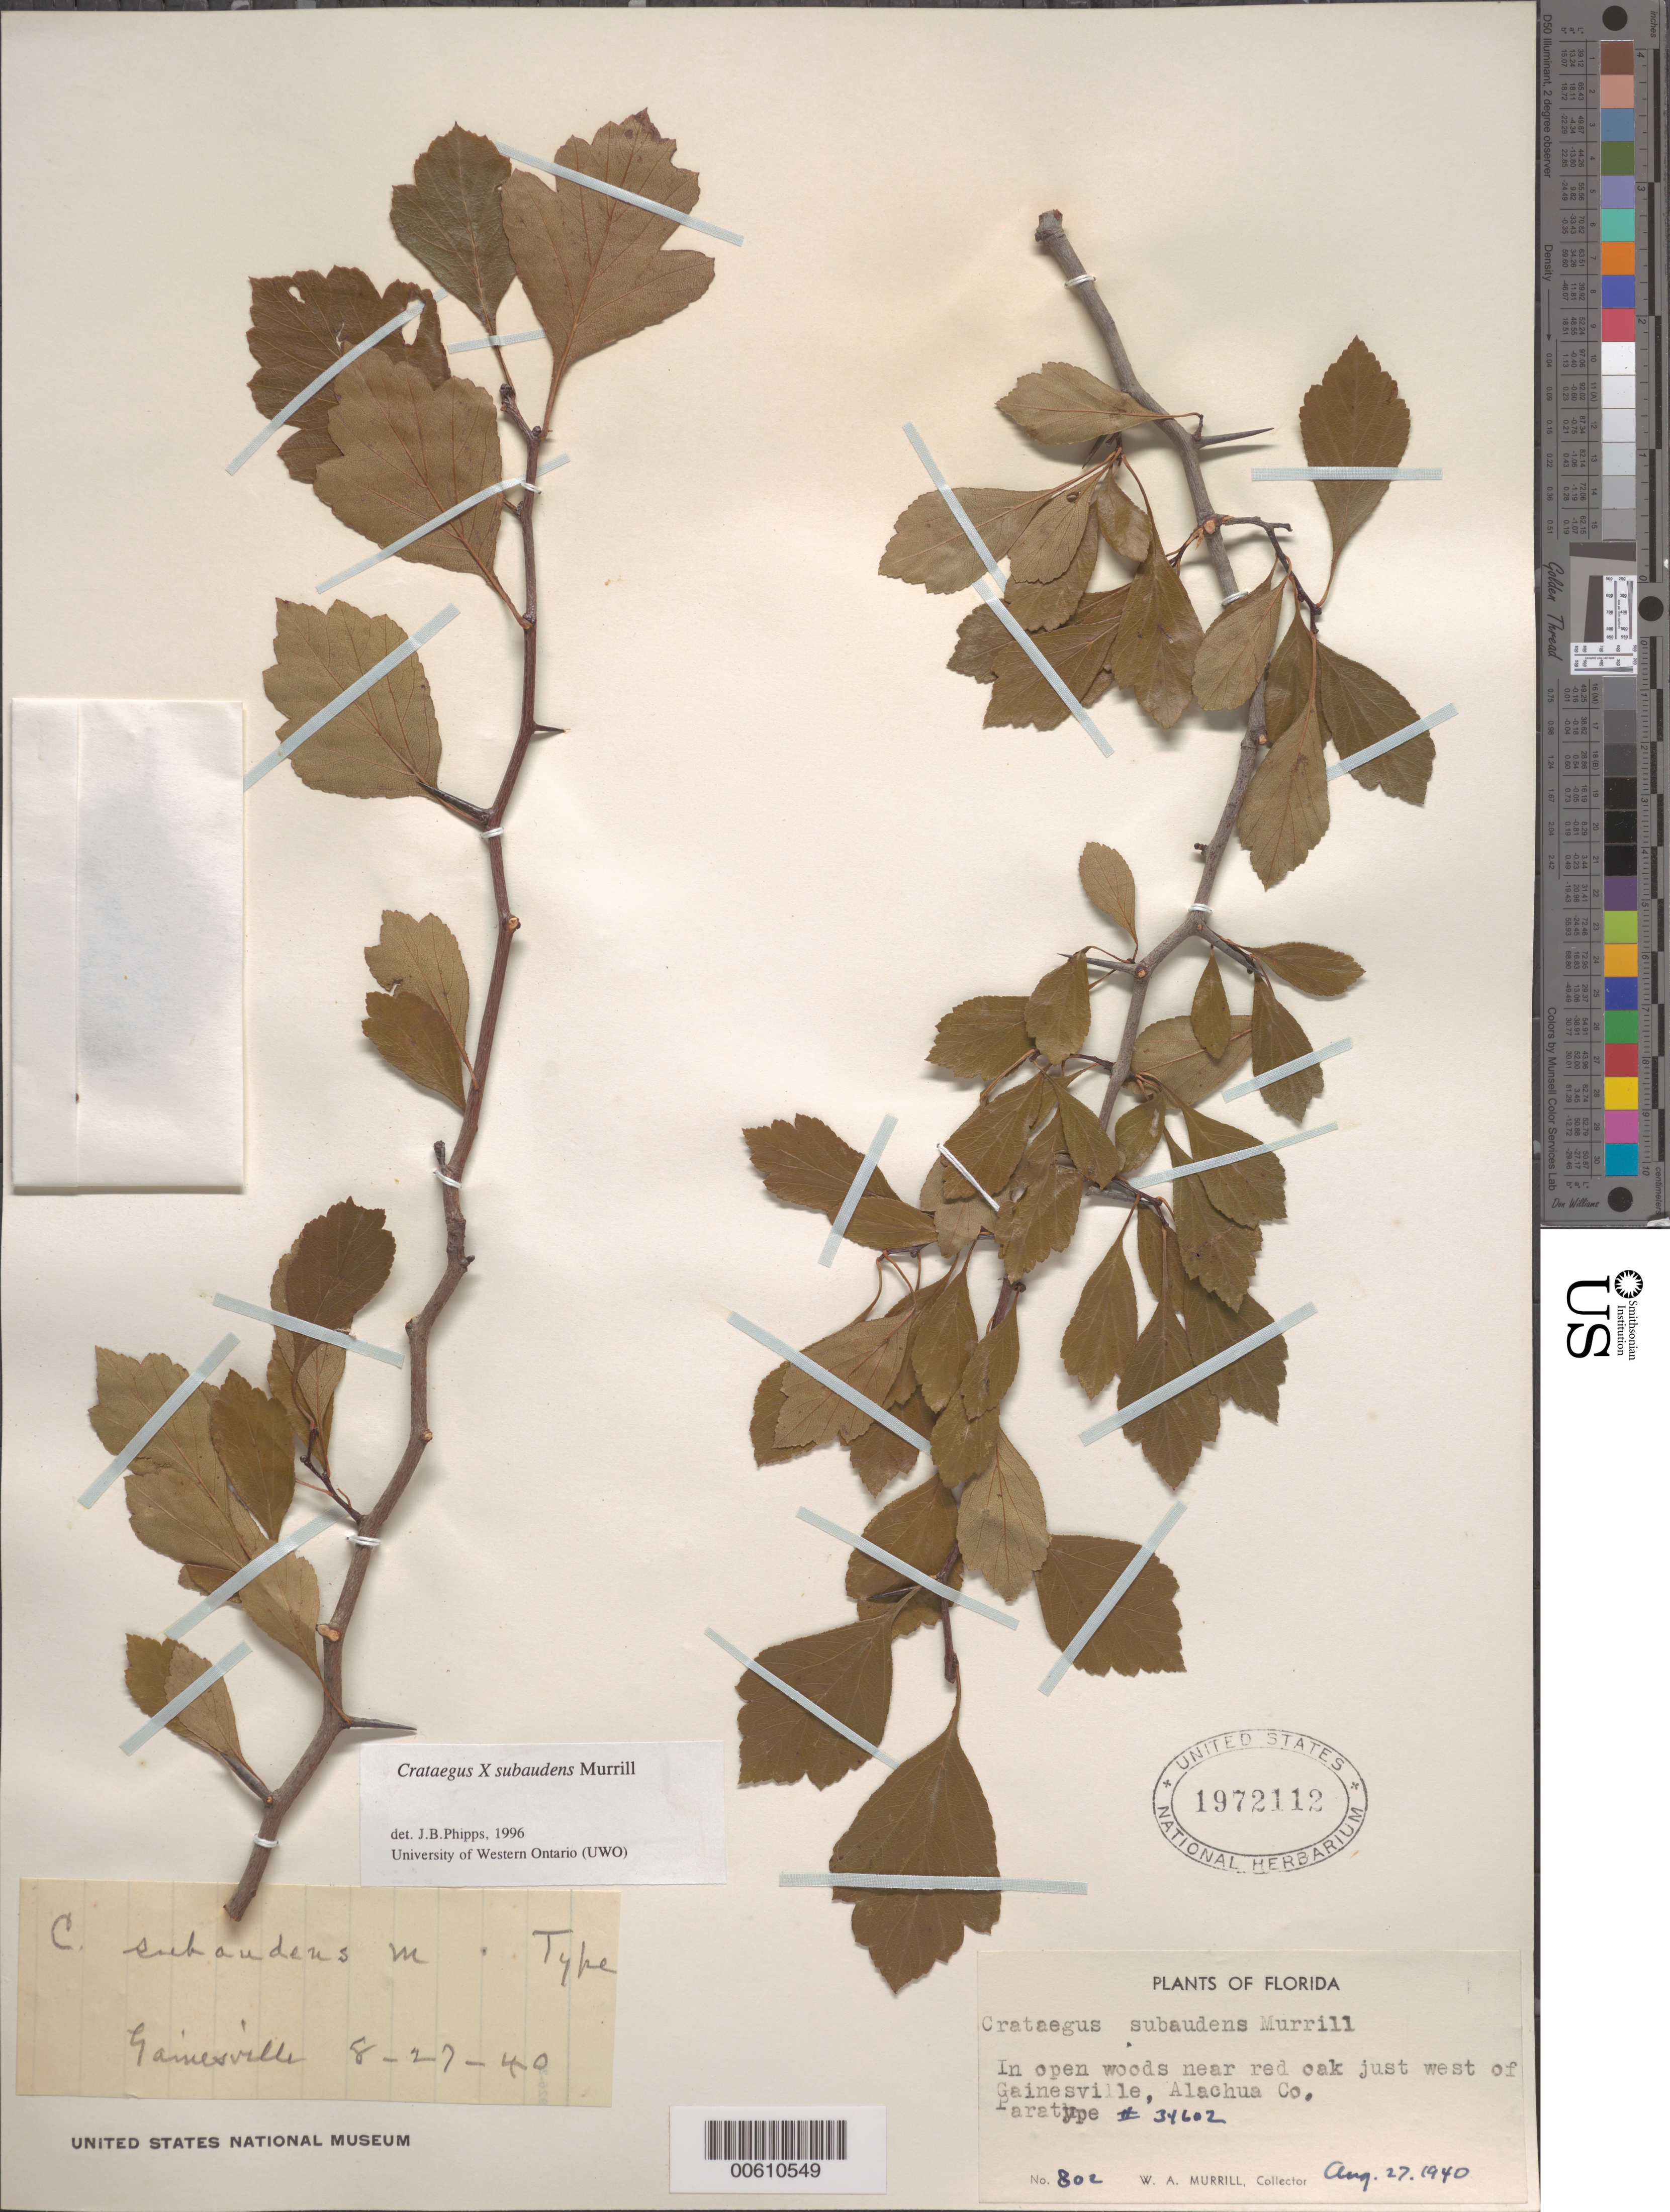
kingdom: Plantae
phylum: Tracheophyta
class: Magnoliopsida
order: Rosales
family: Rosaceae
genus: Crataegus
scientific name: Crataegus subaudens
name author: Murrill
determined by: Phipps, James B., (UWO), University of Western Ontario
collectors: W. A. Murrill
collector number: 802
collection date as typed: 27 Aug 1940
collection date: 1940-08-27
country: United States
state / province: Florida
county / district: Alachua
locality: Just W of Gainesville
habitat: In open woods near red oak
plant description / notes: Paratype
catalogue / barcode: US 1972112